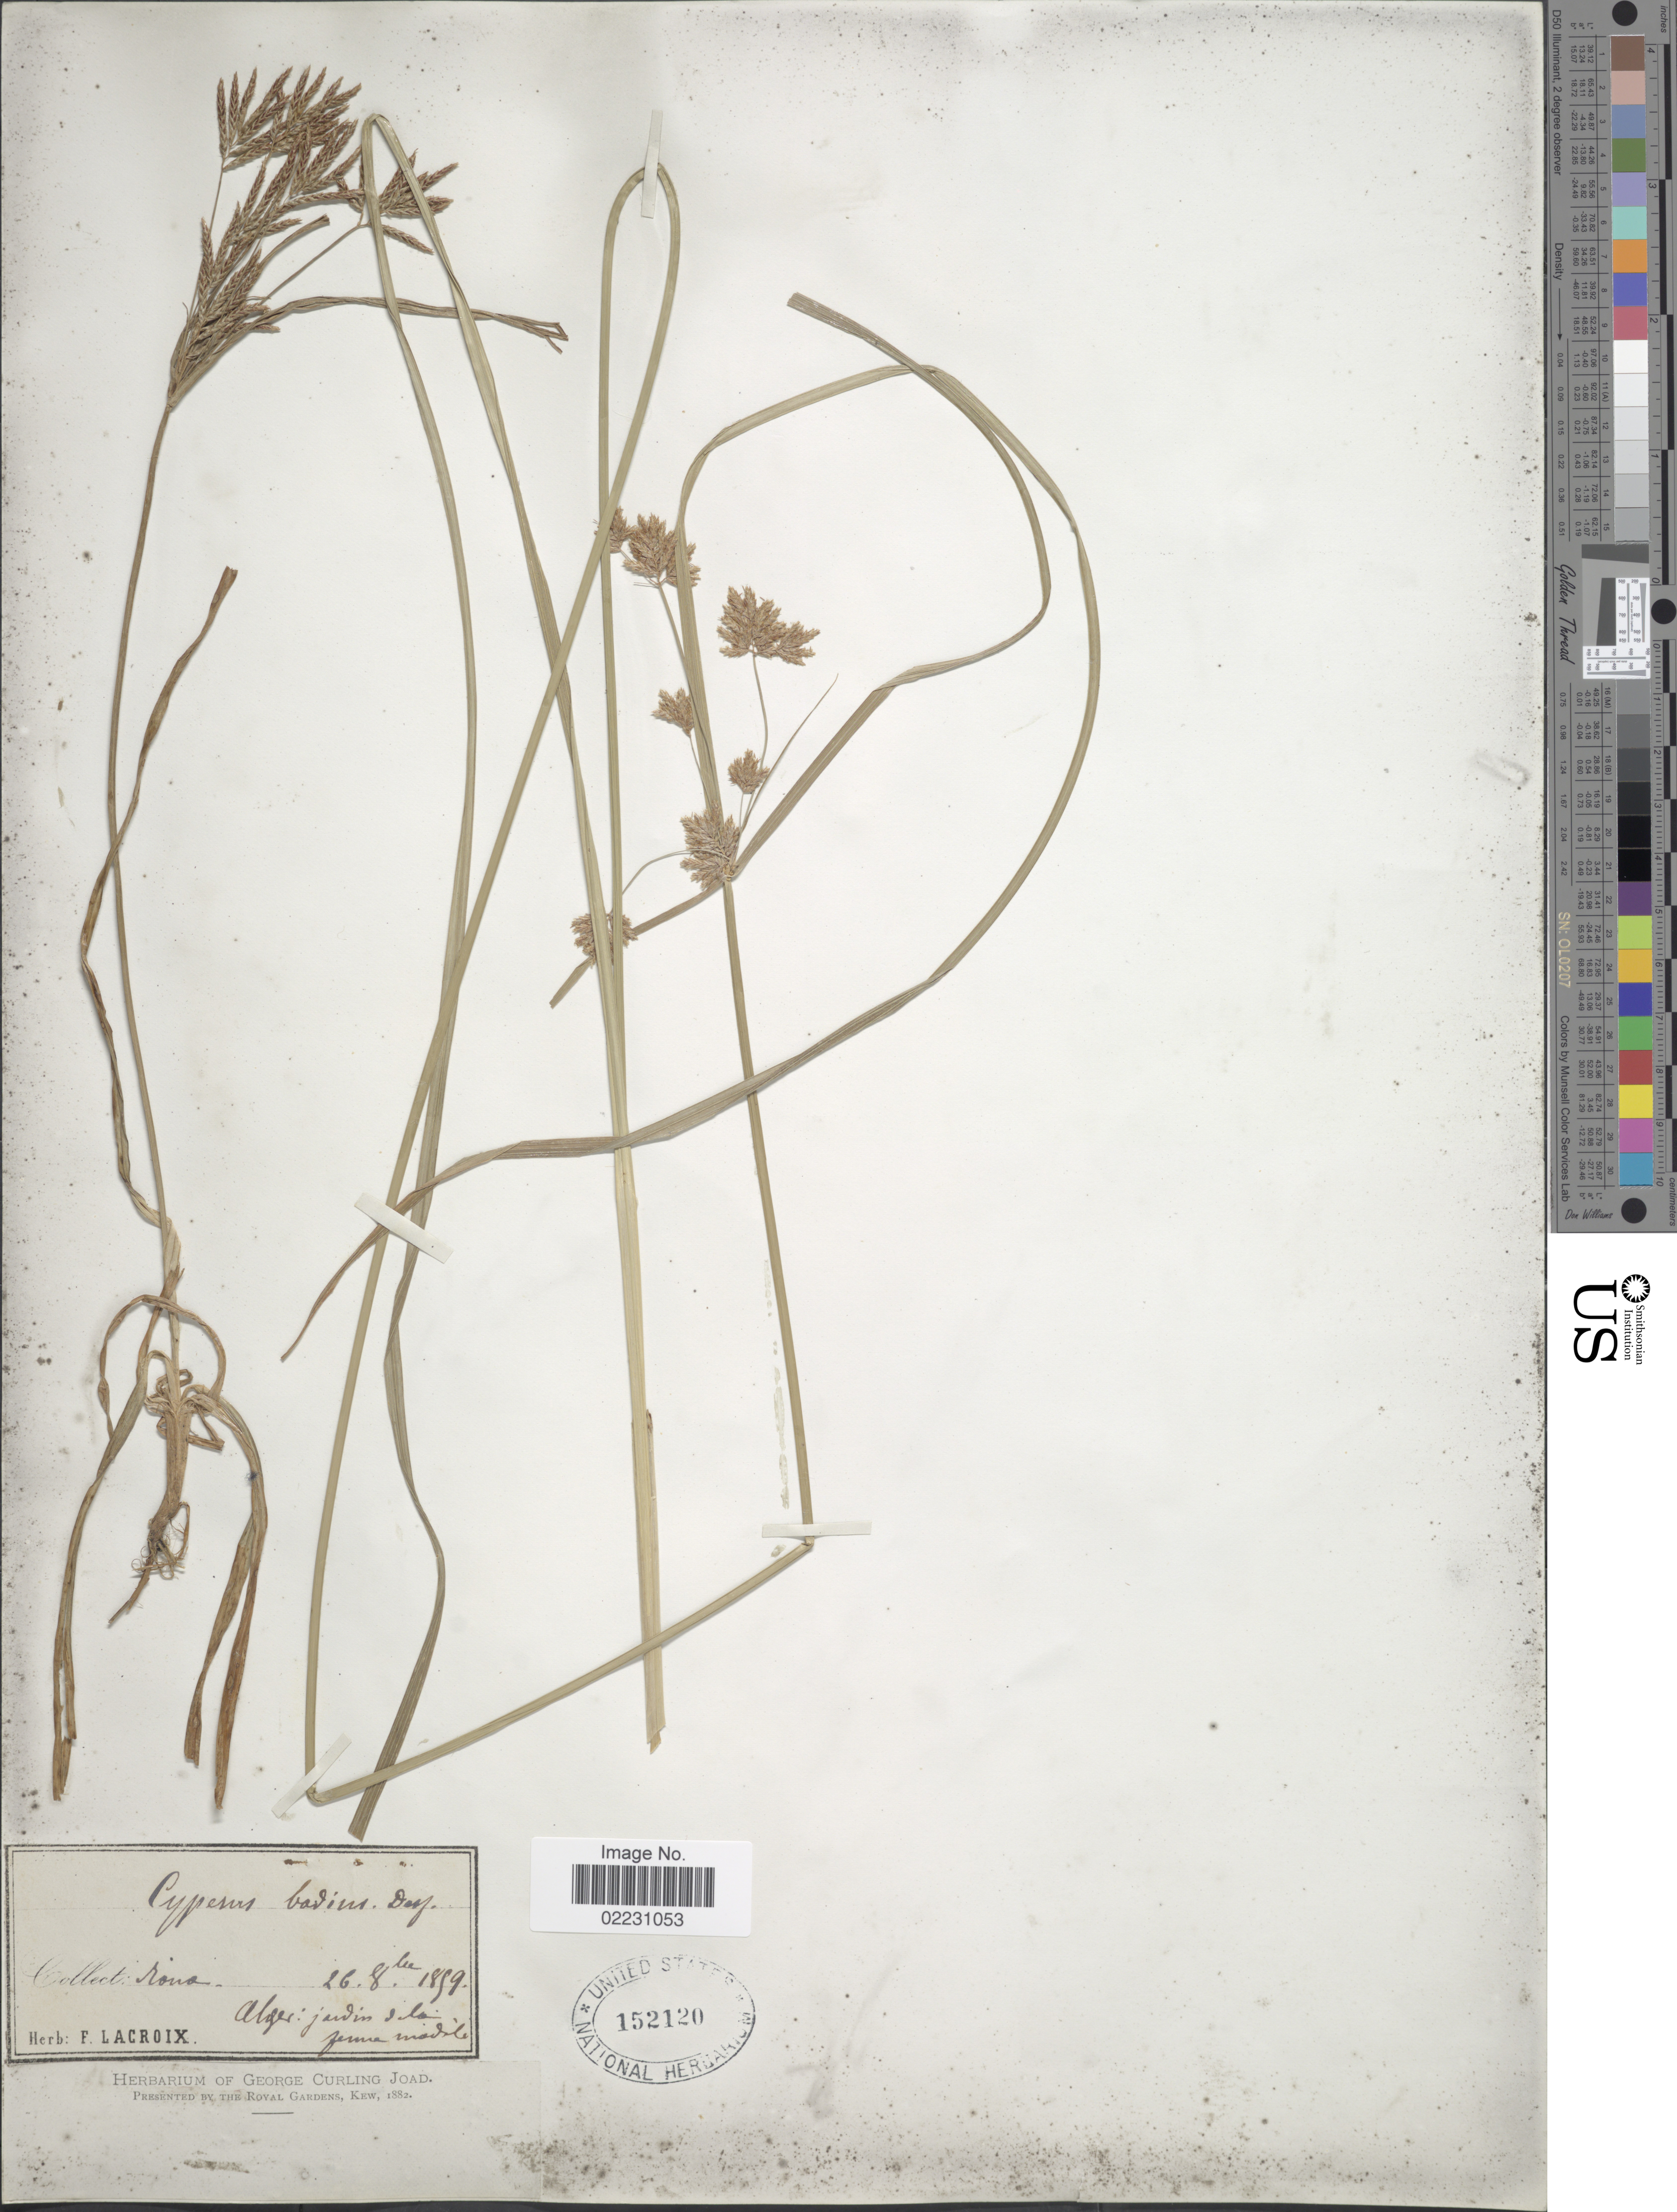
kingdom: Plantae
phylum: Tracheophyta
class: Liliopsida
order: Poales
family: Cyperaceae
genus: Cyperus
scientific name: Cyperus badius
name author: Desf.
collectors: ex herb. F. Lacroix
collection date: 1859-10-26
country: Algeria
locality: Alger: jardin de la ferme modèle.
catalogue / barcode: US 152120